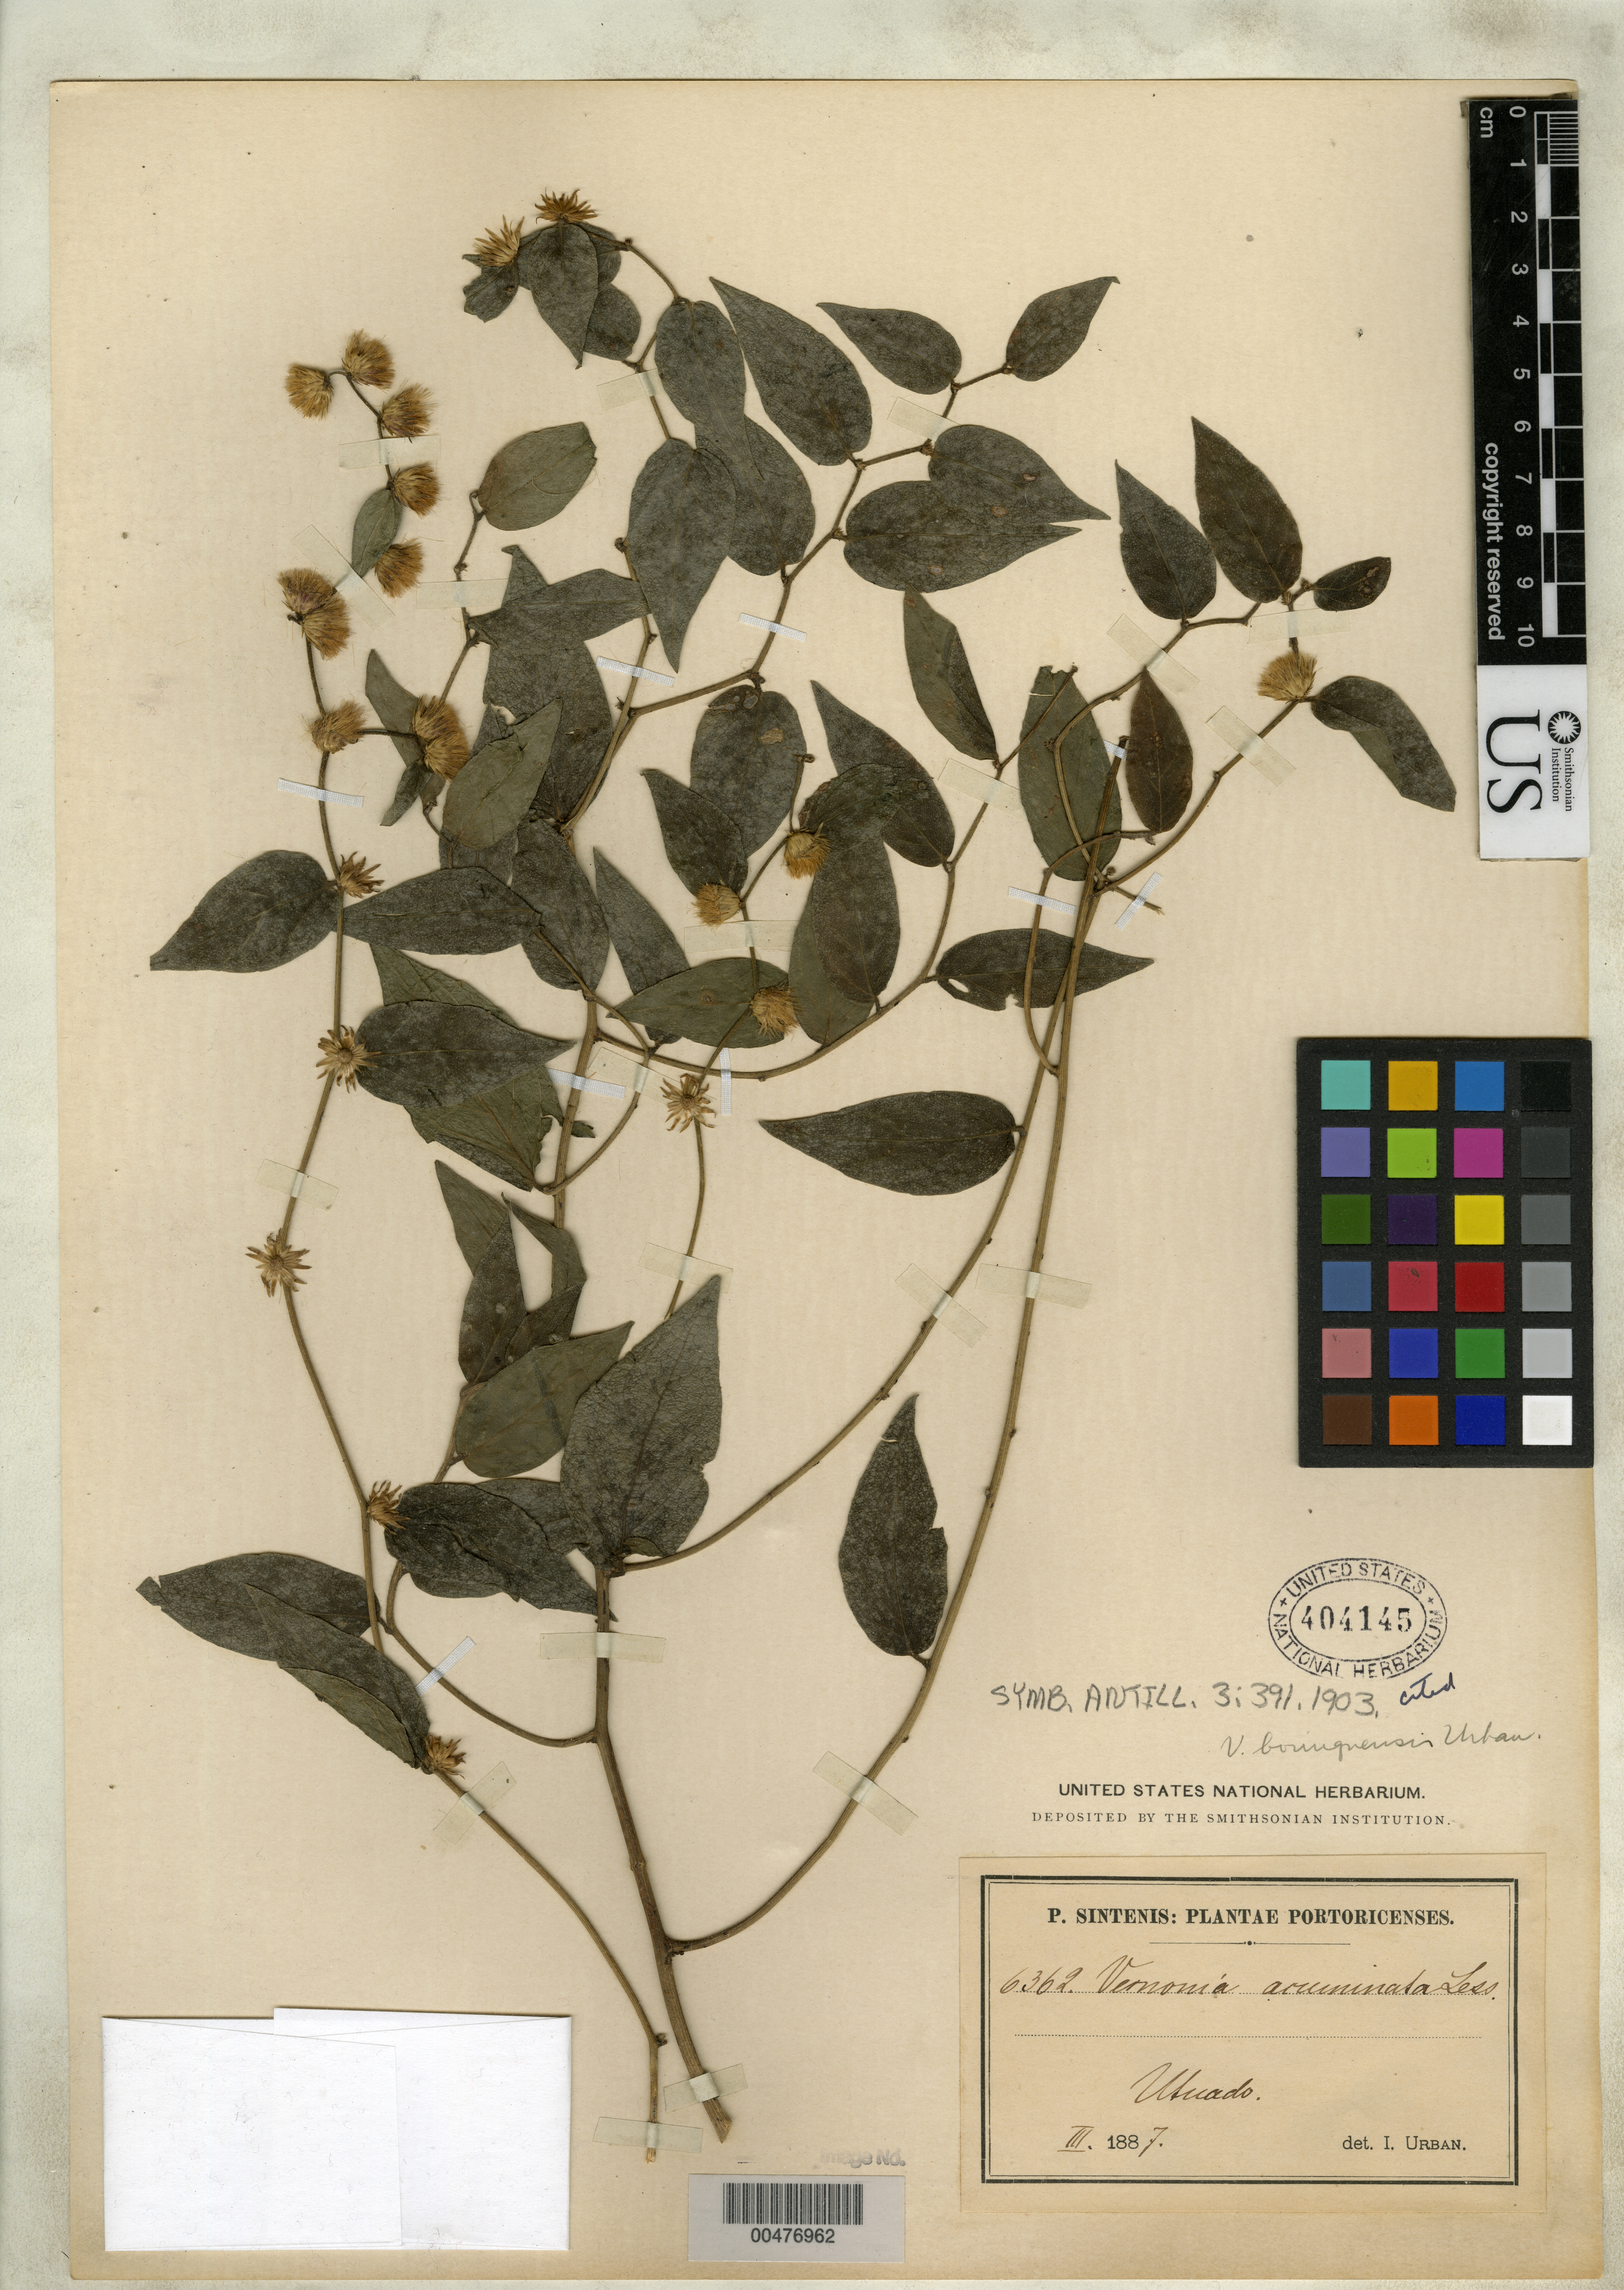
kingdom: Plantae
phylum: Tracheophyta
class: Magnoliopsida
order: Asterales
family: Asteraceae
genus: Vernonia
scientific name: Vernonia borinquensis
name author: Urb.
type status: Isosyntype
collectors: P. Sintenis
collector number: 6362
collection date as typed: Mar 1887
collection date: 1887-03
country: Puerto Rico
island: Greater Antilles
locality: Utuado.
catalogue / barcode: US 404145